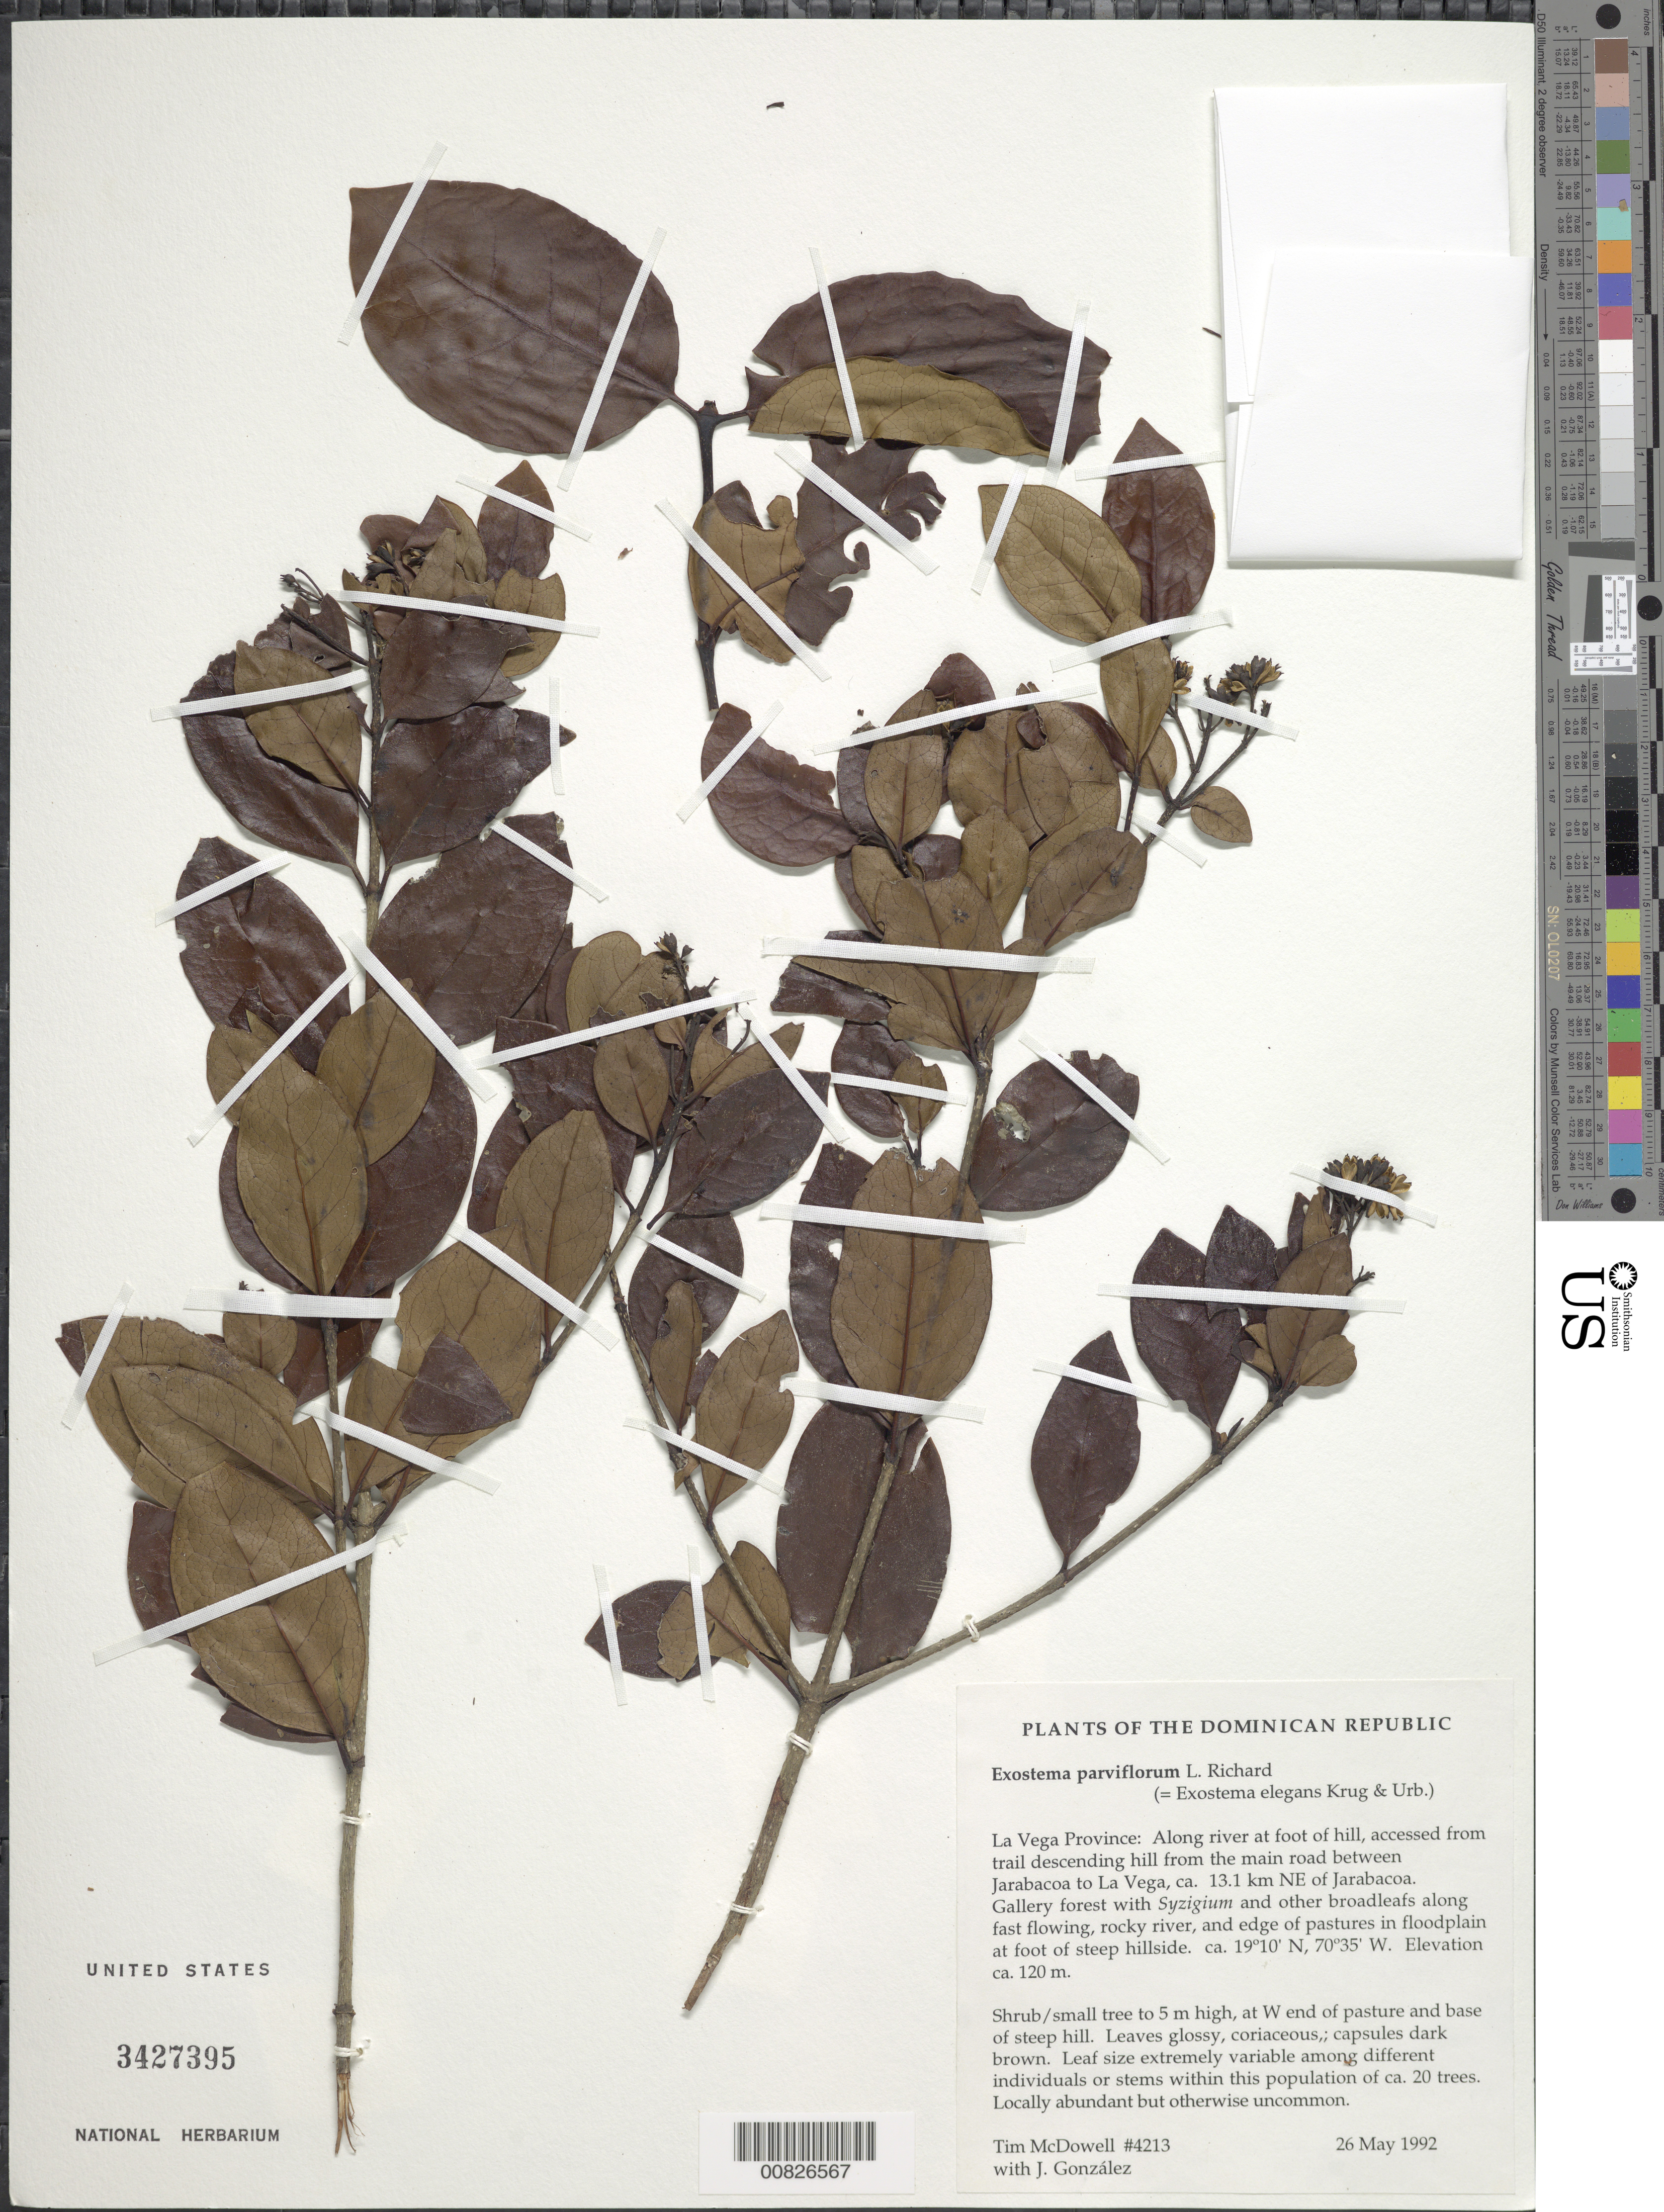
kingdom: Plantae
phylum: Tracheophyta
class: Magnoliopsida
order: Gentianales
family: Rubiaceae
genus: Exostema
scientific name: Exostema parviflorum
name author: A. Rich. ex Humb. & Bonpl.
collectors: T. McDowell & J. González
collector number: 4213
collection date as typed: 26 May 1992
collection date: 1992-05-26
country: Dominican Republic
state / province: La Vega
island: Hispaniola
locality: Along river at foot of hill, accessed from trail descending hill from the main road between jarabacoa to La Vega, ca. 13.1 km NE of Jarabacoa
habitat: End of pasture and base of steep hill, along river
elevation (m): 120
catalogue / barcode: US 3427395